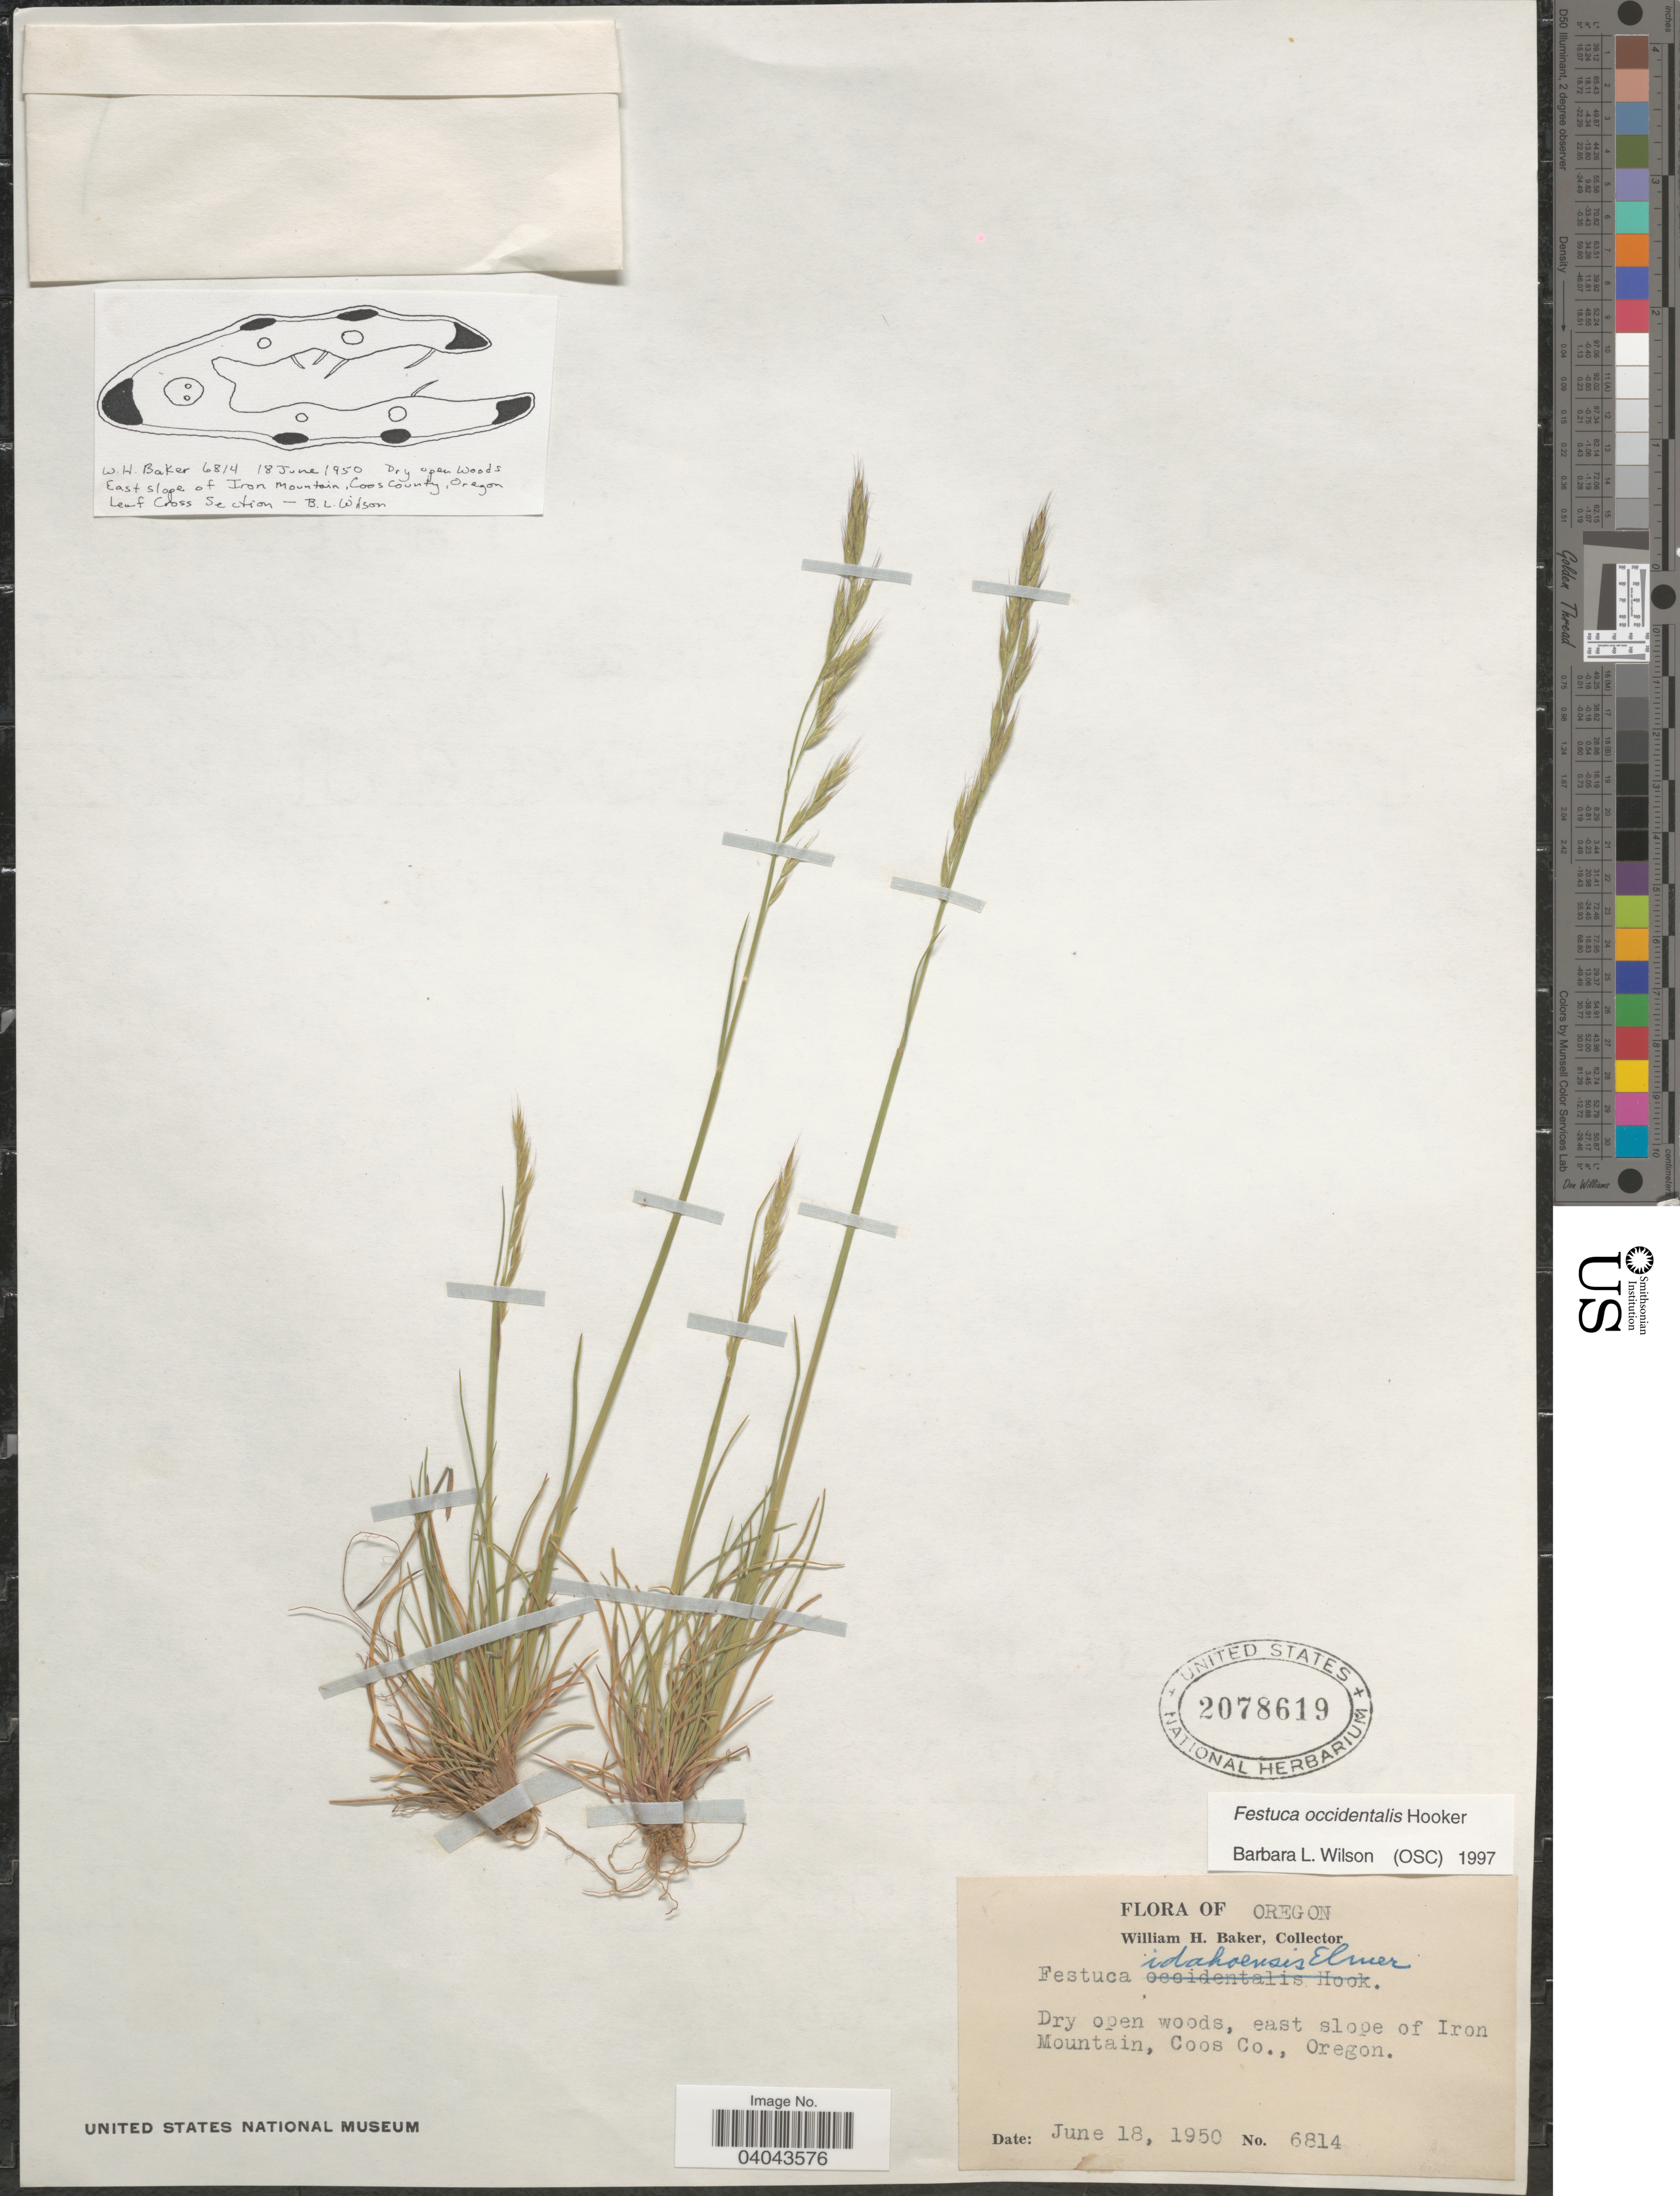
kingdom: Plantae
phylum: Tracheophyta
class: Liliopsida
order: Poales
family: Poaceae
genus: Festuca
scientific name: Festuca occidentalis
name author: Hook.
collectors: W. H. Baker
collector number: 6814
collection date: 1950-06-18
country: United States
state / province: Oregon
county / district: Coos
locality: East slope of Iron Mountain, Coos Co.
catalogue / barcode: US 2078619